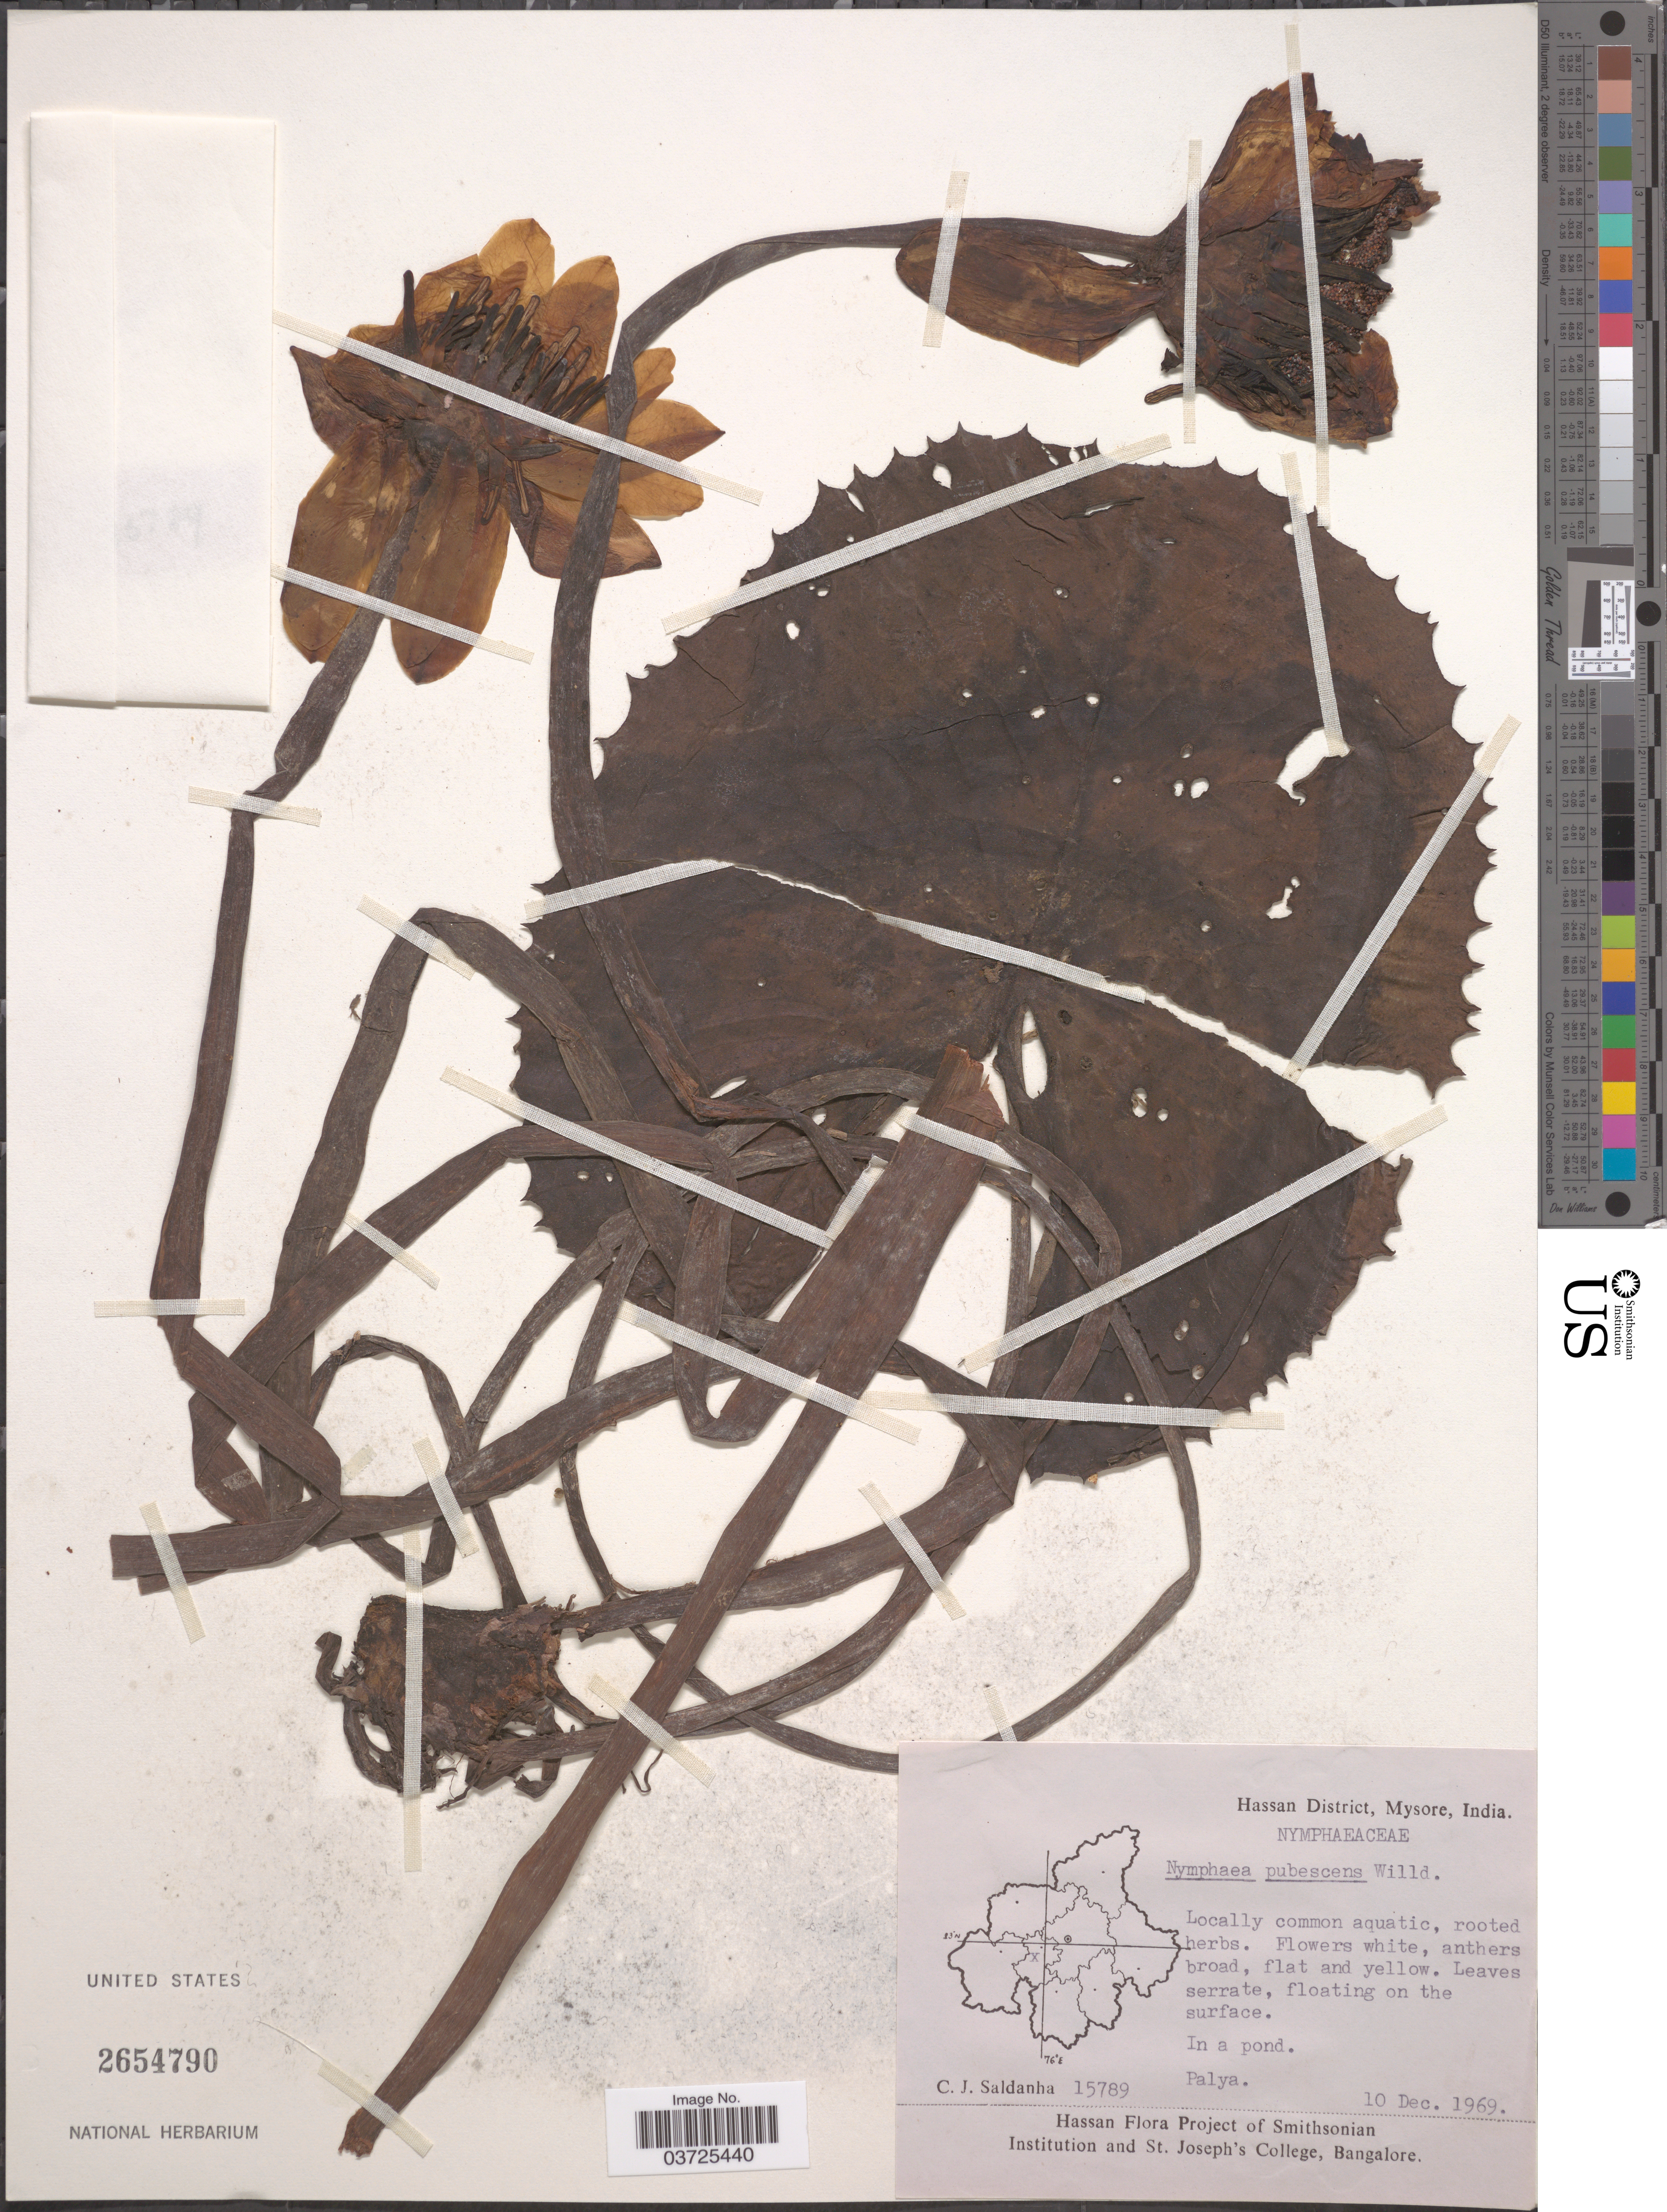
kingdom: Plantae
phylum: Tracheophyta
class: Magnoliopsida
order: Nymphaeales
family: Nymphaeaceae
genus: Nymphaea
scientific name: Nymphaea pubescens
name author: Willd.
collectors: C. J. Saldanha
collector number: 15789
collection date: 1969-12-10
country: India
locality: Hassan District, Mysore. Palya.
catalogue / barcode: US 2654790